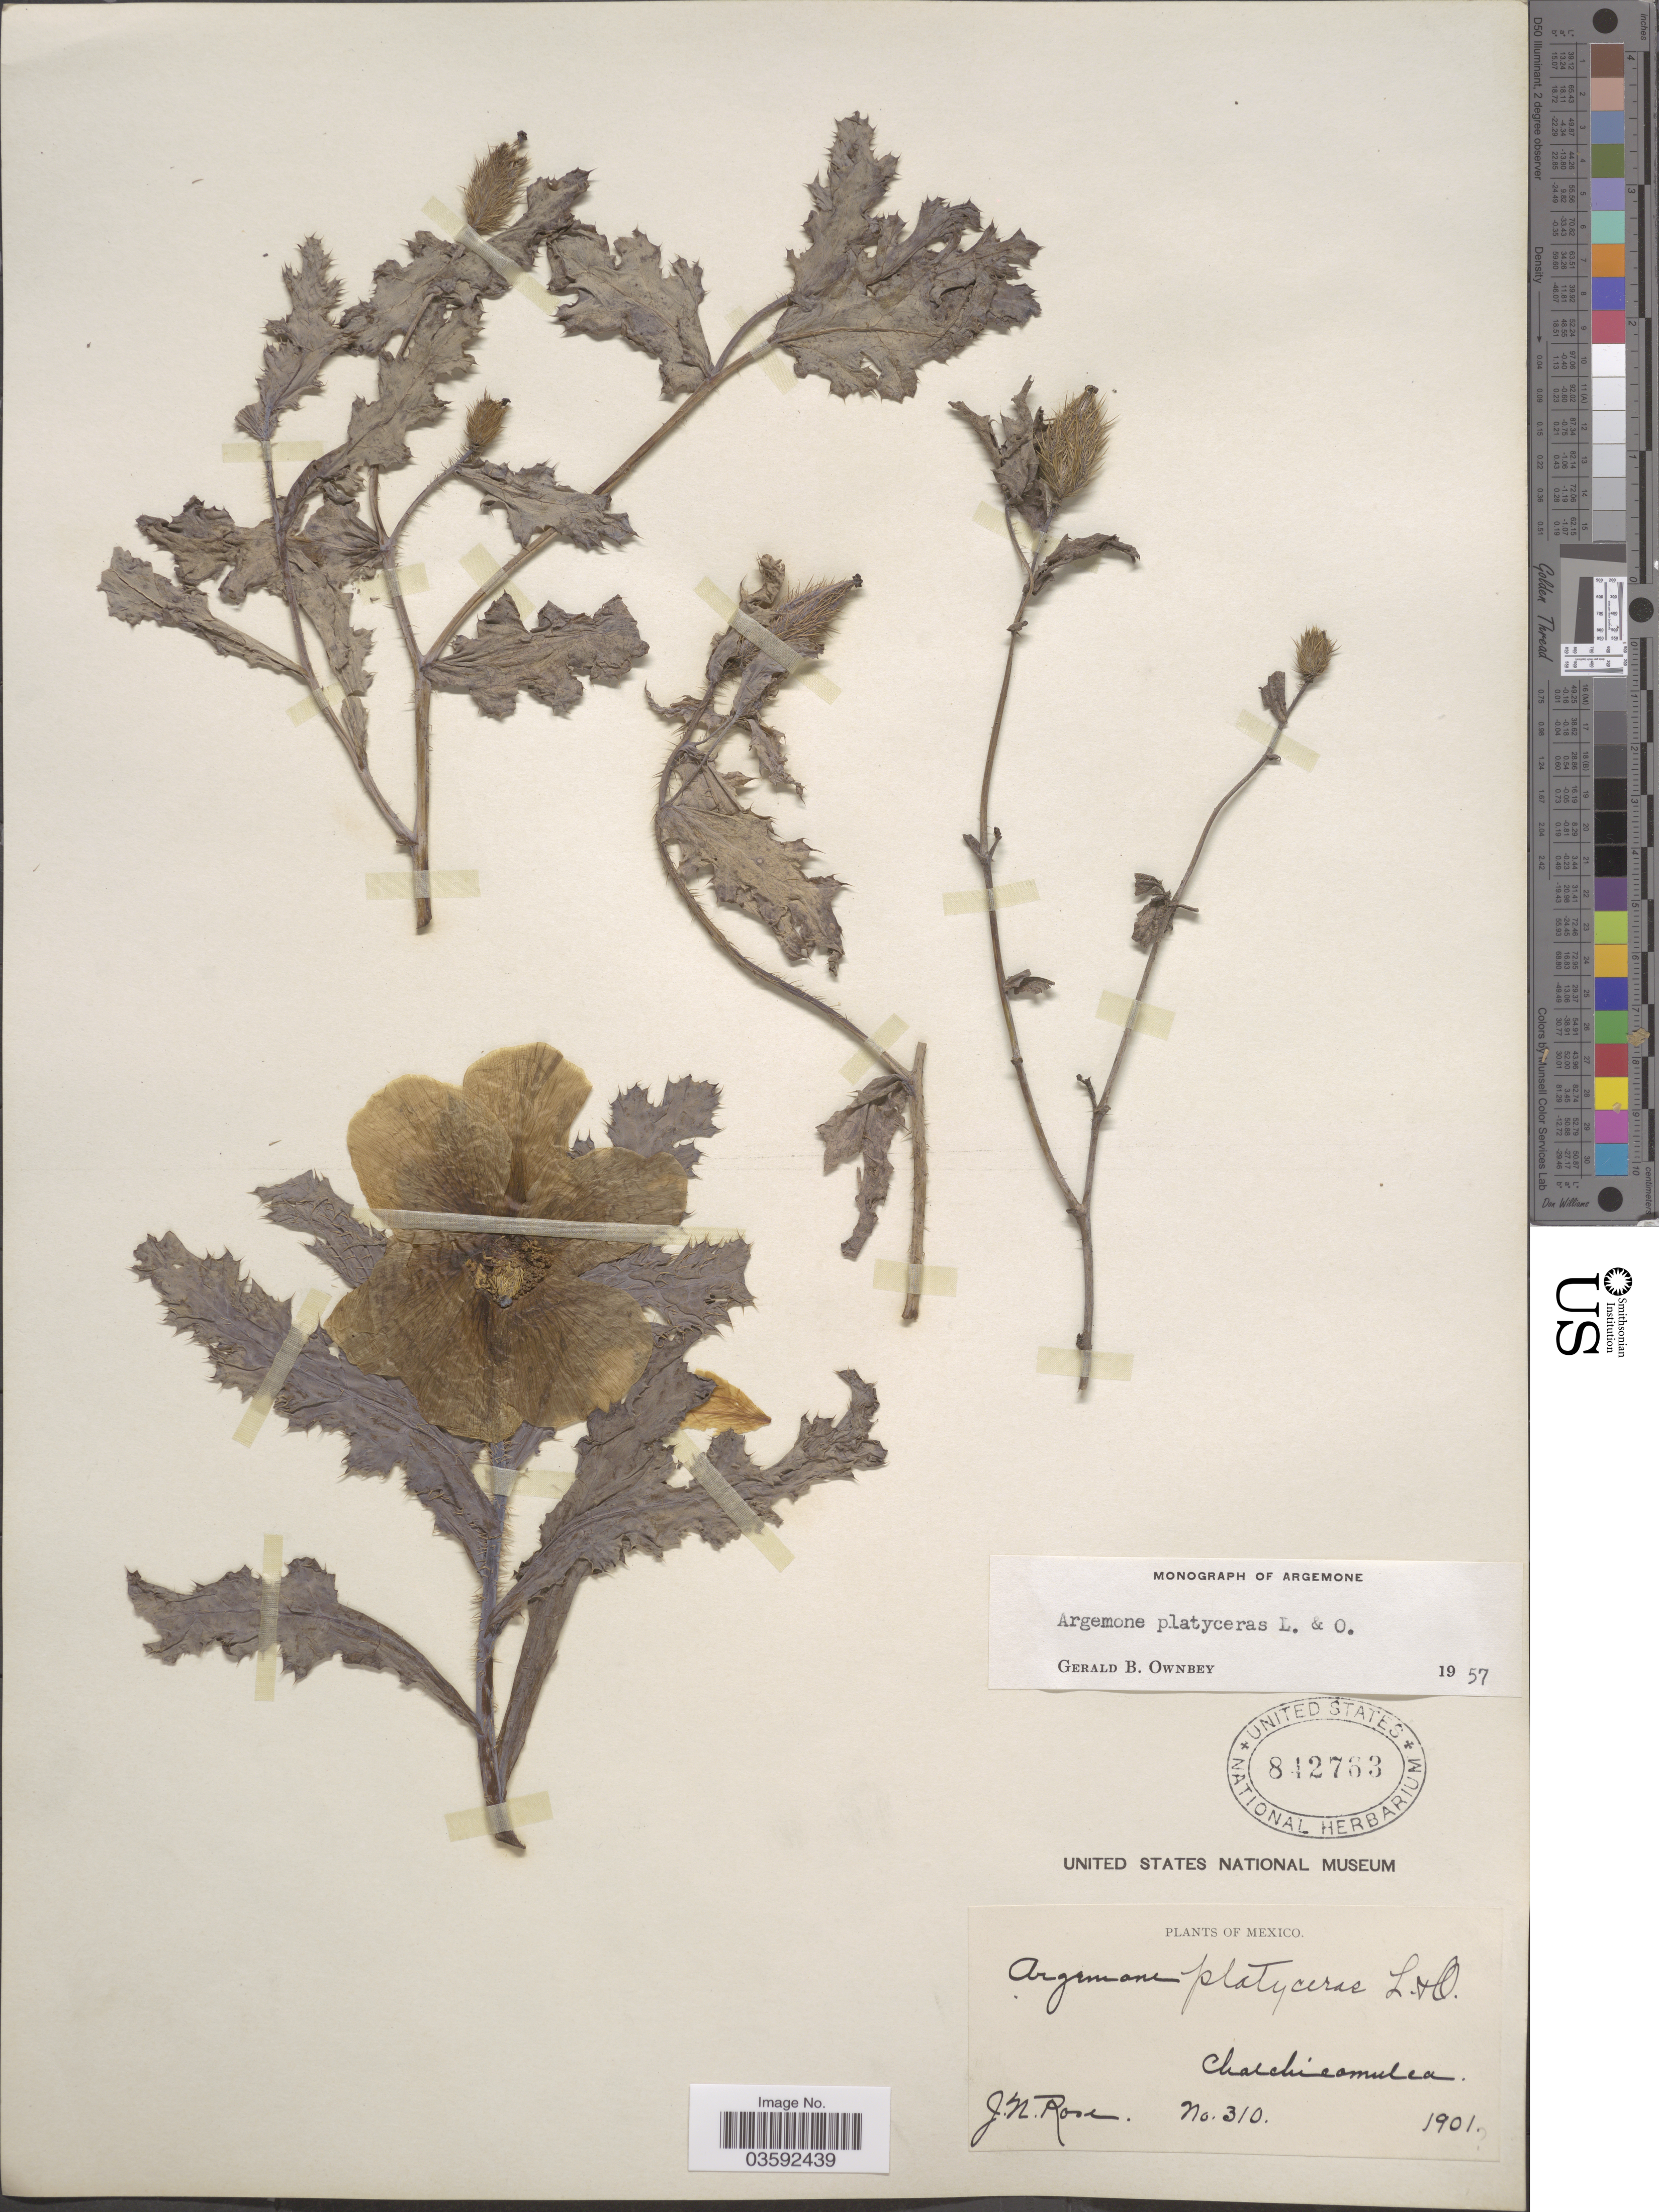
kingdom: Plantae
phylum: Tracheophyta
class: Magnoliopsida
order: Ranunculales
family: Papaveraceae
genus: Argemone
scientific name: Argemone platyceras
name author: Link & Otto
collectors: J. N. Rose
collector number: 310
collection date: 1901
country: Mexico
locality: Chalchicomulca.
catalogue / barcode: US 842763